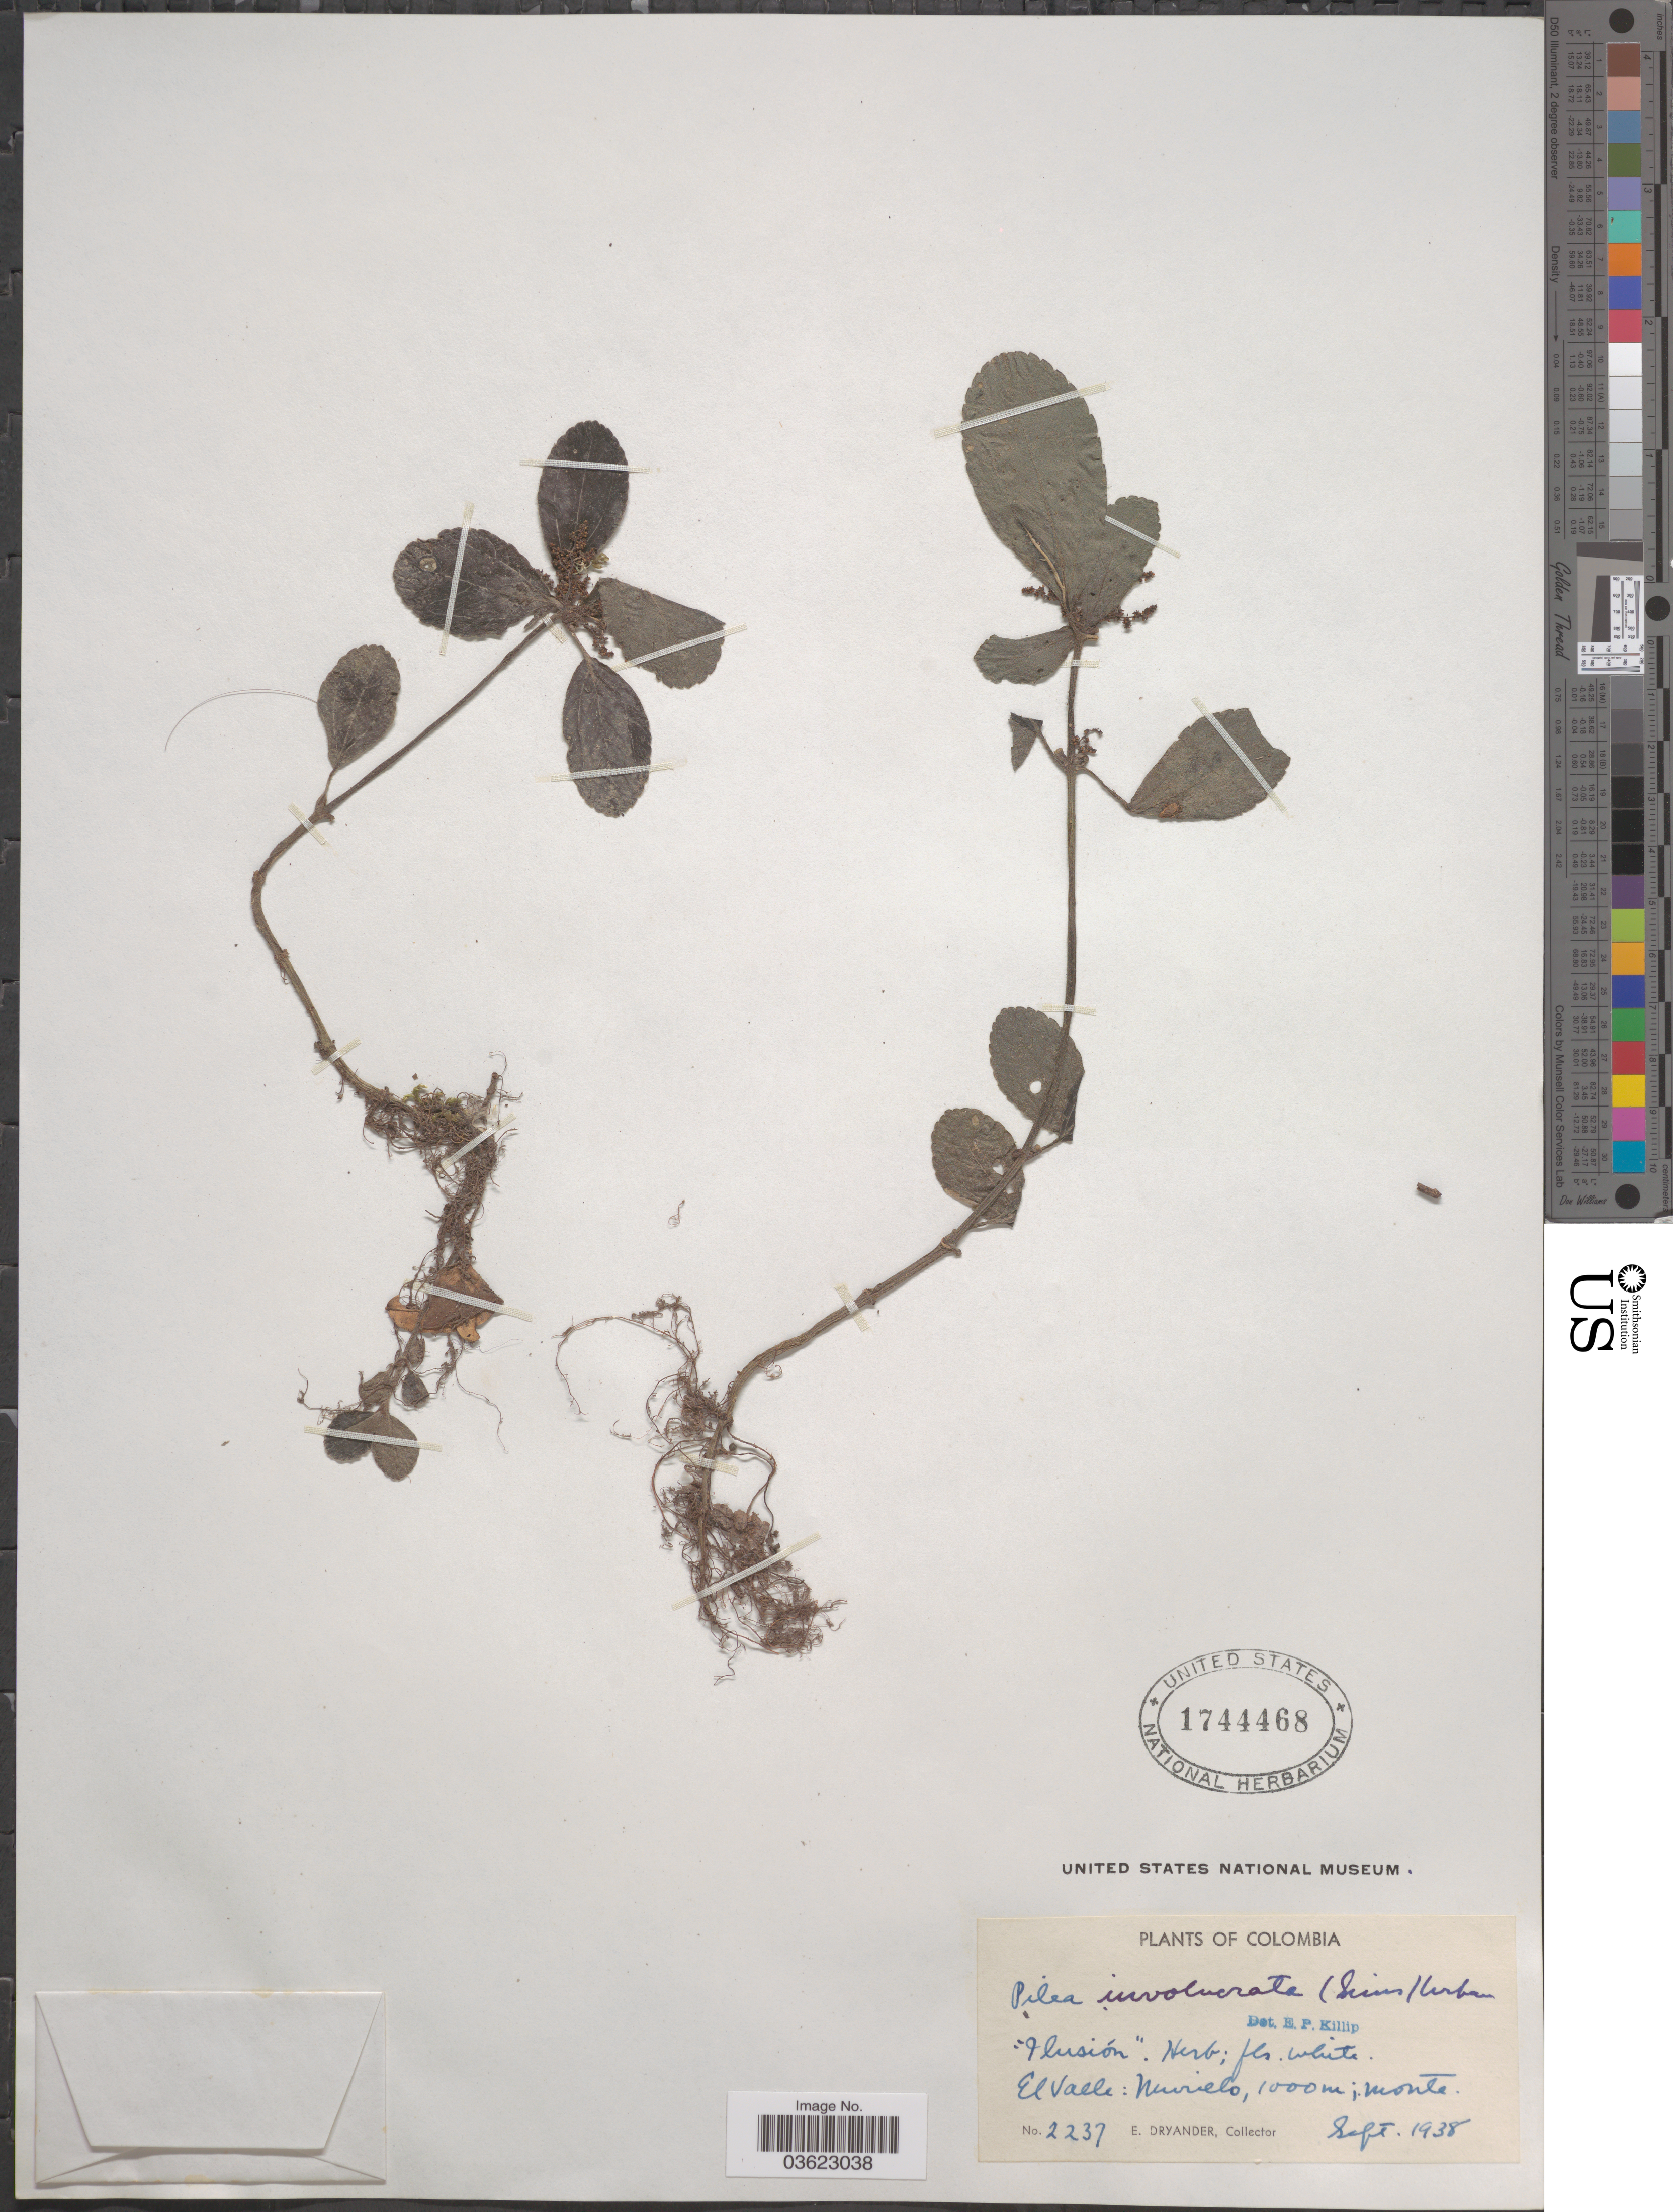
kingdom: Plantae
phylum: Tracheophyta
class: Magnoliopsida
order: Rosales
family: Urticaceae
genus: Pilea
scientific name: Pilea involucrata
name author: Urb.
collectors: E. Dryander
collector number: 2237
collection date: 1938-09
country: Colombia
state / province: Valle del Cauca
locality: El Valle: Murielo [interpreted], monte.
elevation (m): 1000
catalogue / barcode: US 1744468